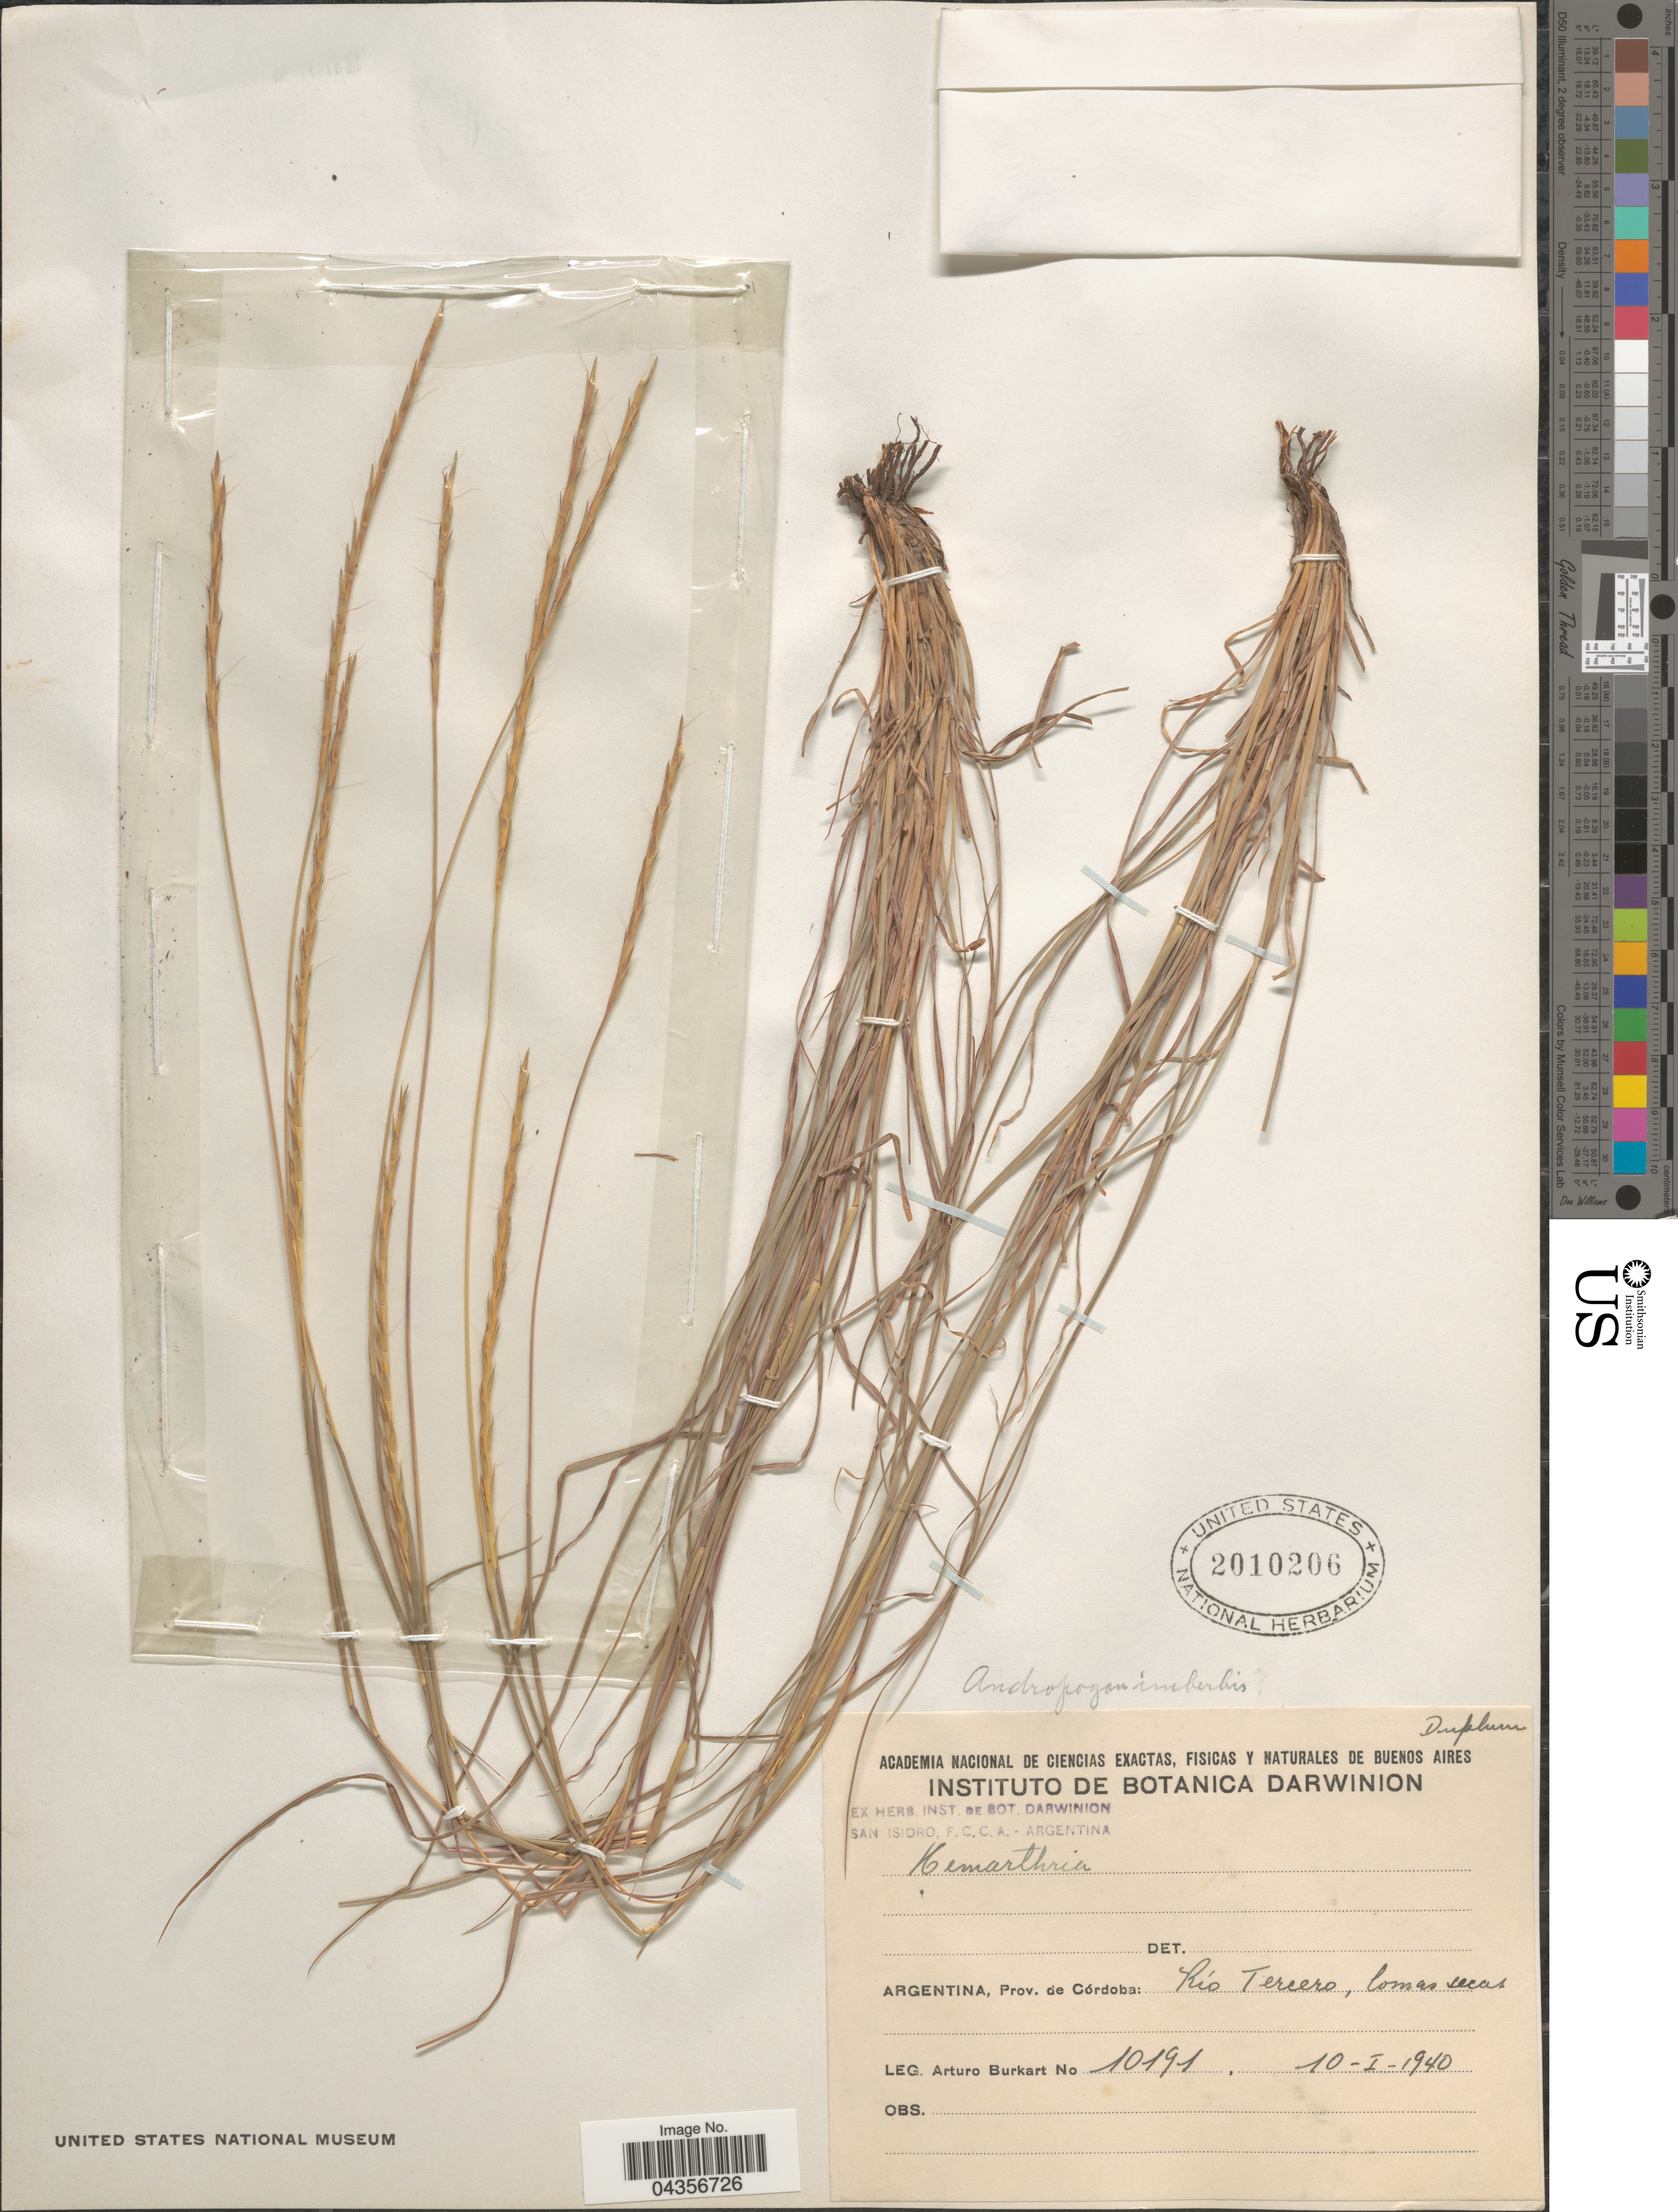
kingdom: Plantae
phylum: Tracheophyta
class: Liliopsida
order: Poales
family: Poaceae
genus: Schizachyrium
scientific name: Schizachyrium salzmanii var. aristatum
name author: (Hack.) Peichoto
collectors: A. E. Burkart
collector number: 10191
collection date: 1940-01-10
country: Argentina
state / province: Cordoba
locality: Prov. de Córdoba: Río Tercero, lomas secas.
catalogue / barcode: US 2010206